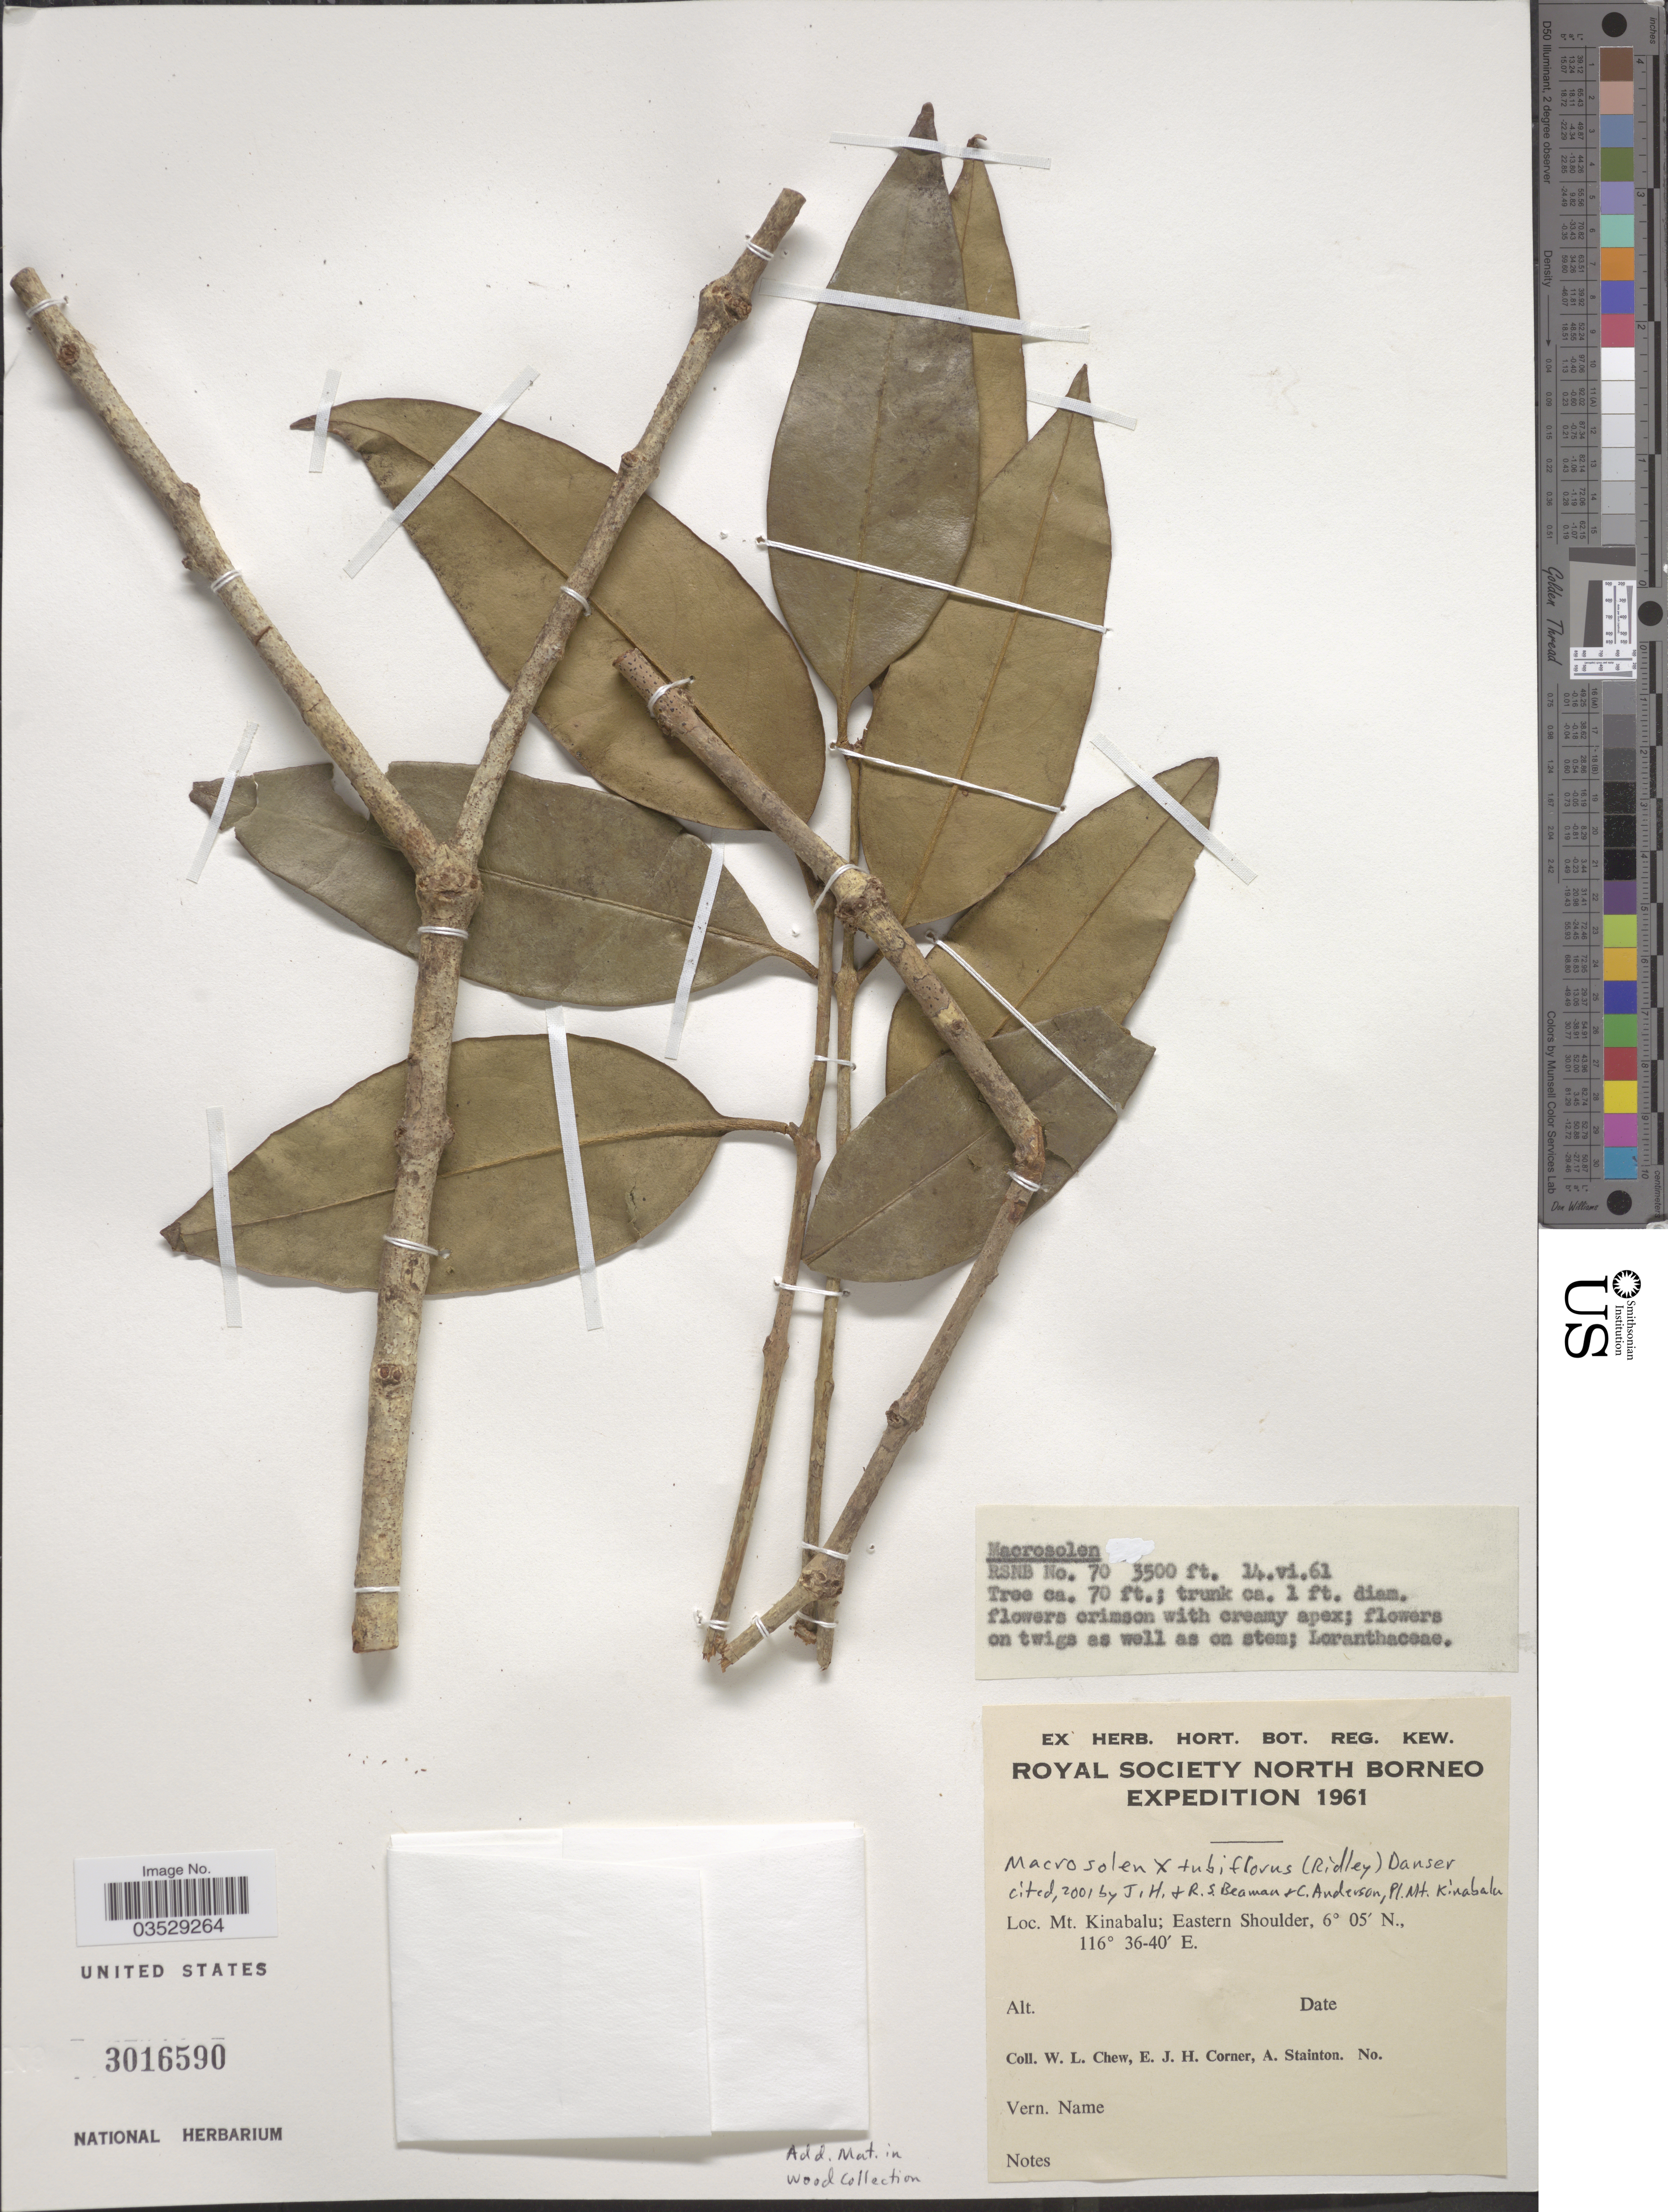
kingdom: Plantae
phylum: Tracheophyta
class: Magnoliopsida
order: Santalales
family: Loranthaceae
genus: Macrosolen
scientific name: Macrosolen x tubiflorus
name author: Danser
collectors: W. Chew, E. Corner & A. Stainton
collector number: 70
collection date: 1961-06-14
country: Malaysia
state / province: Sabah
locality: Mt. Kinabalu; Eastern Shoulder.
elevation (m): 1067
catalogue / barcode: US 3016590